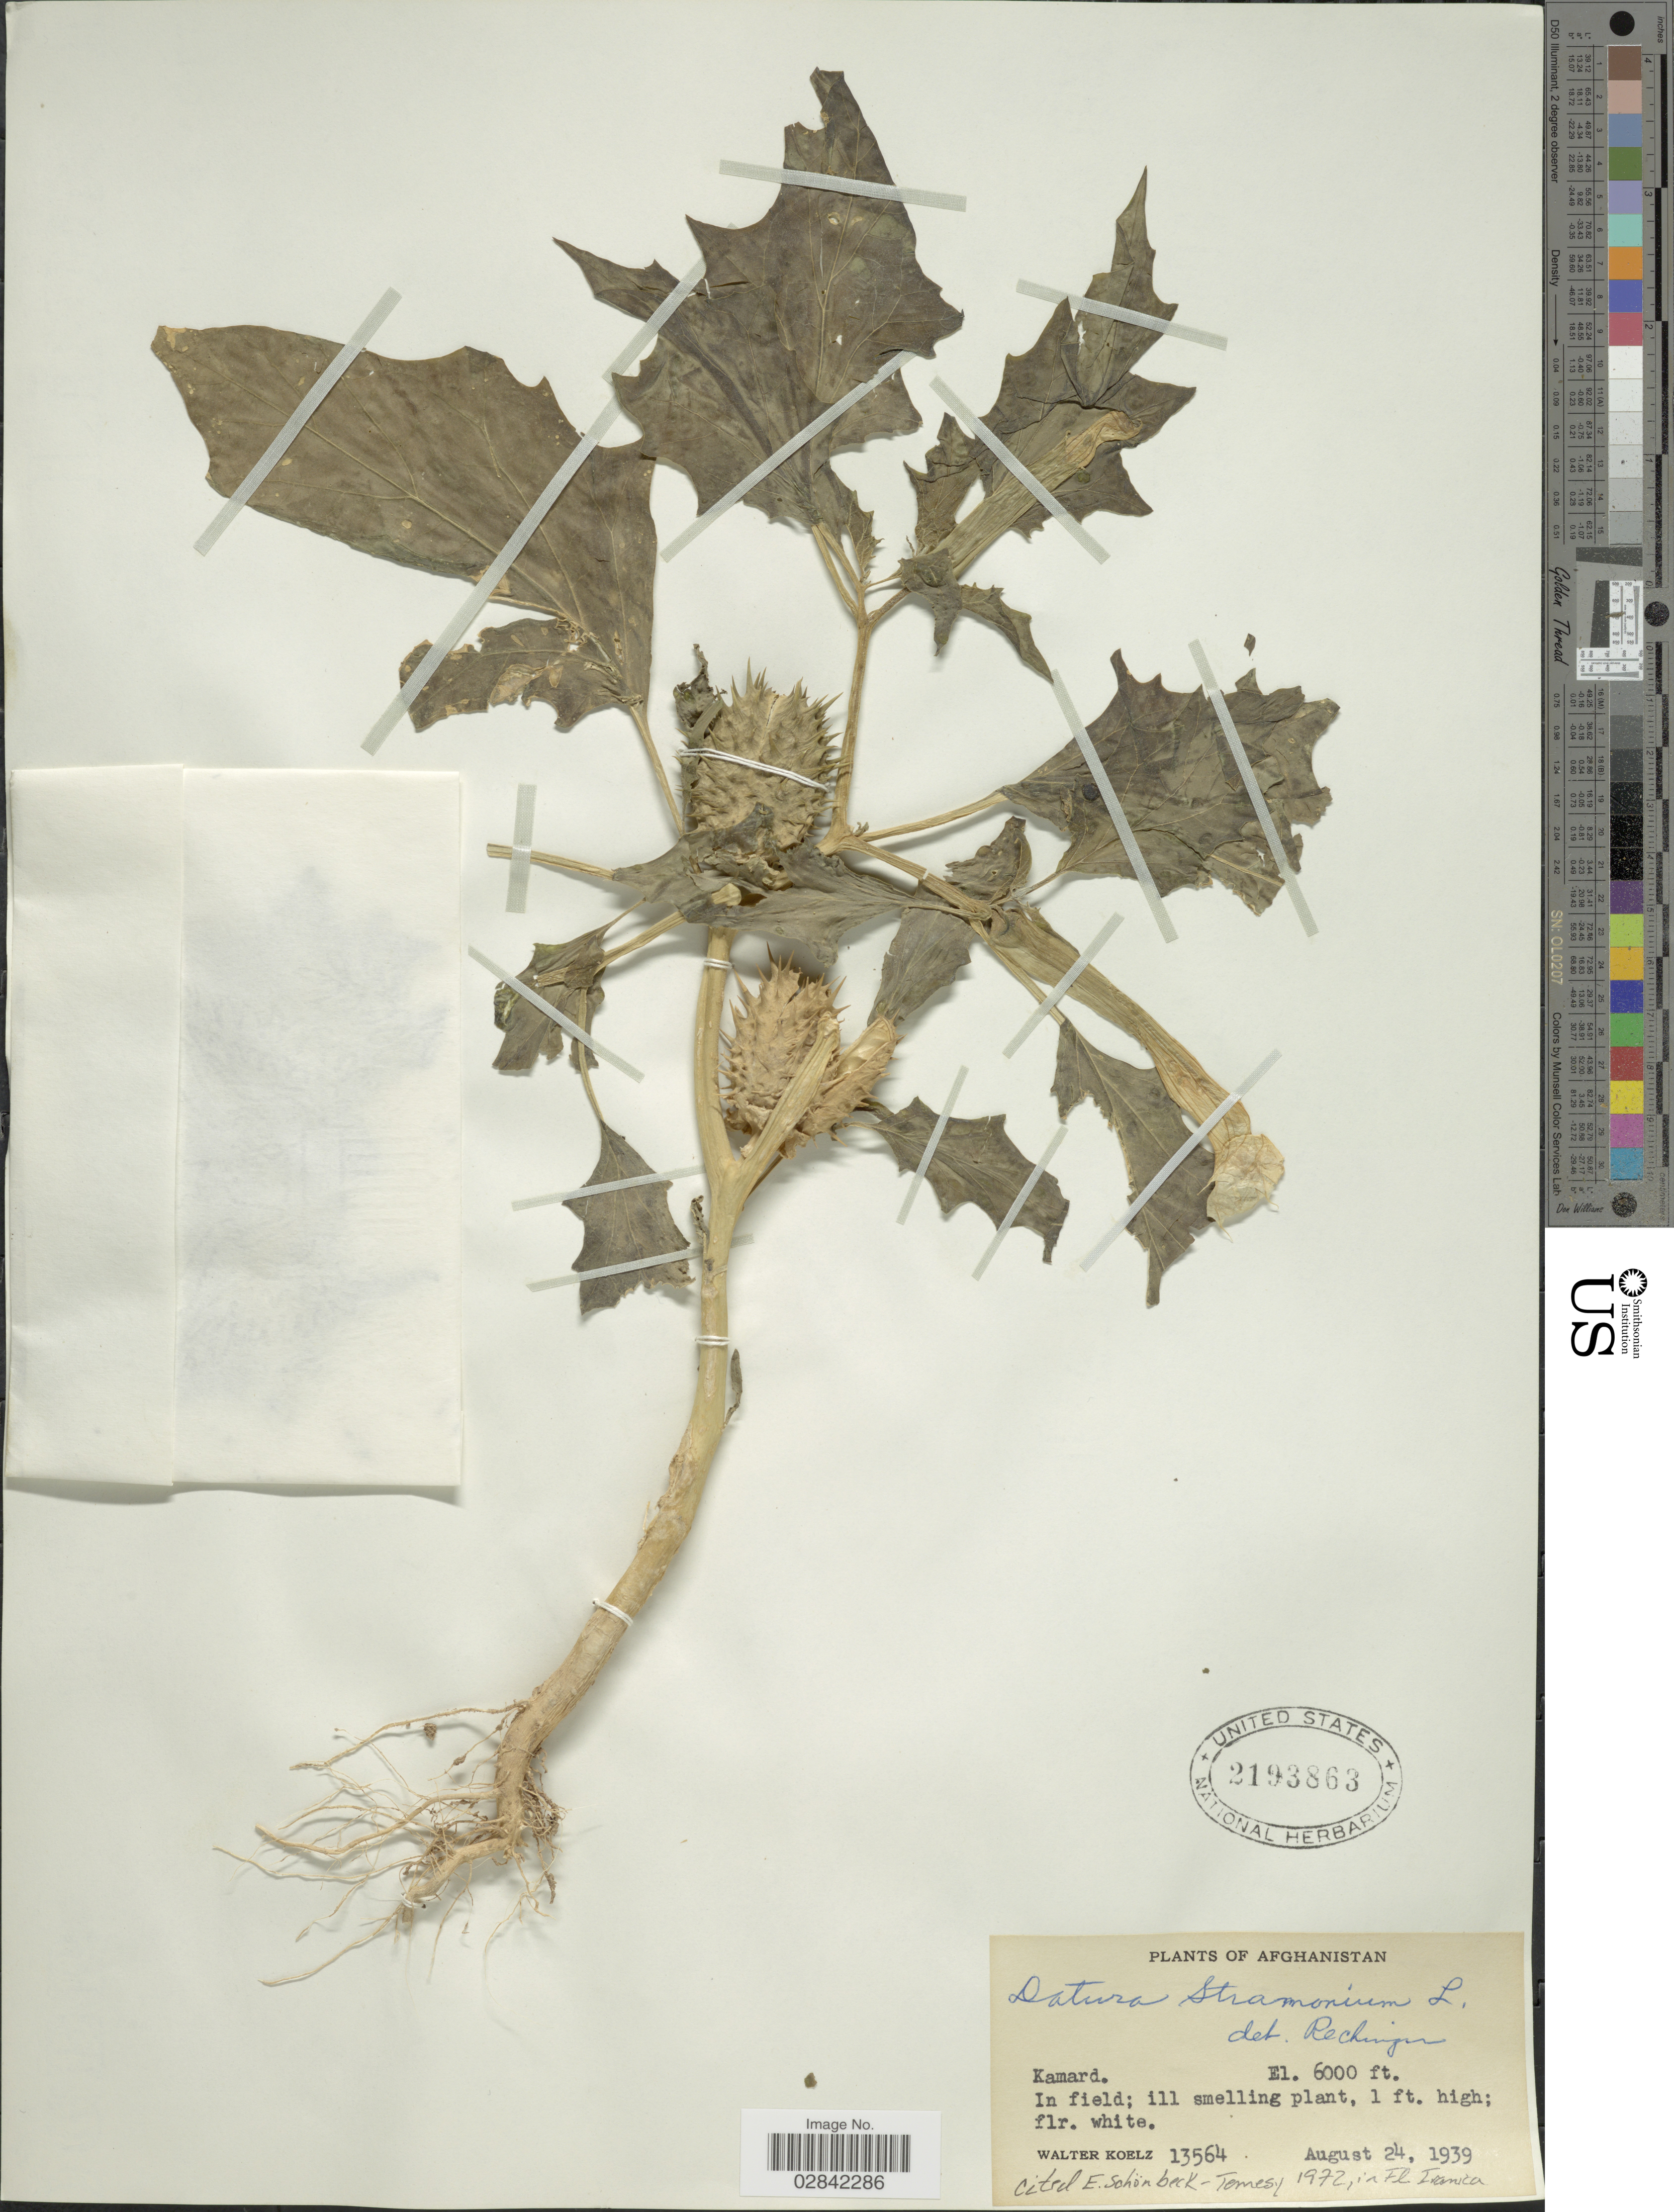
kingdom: Plantae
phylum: Tracheophyta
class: Magnoliopsida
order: Solanales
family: Solanaceae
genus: Datura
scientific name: Datura stramonium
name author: L.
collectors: W. N. Koelz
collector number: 13564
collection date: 1939-08-24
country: Afghanistan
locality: Kamard.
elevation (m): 1829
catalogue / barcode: US 2193863